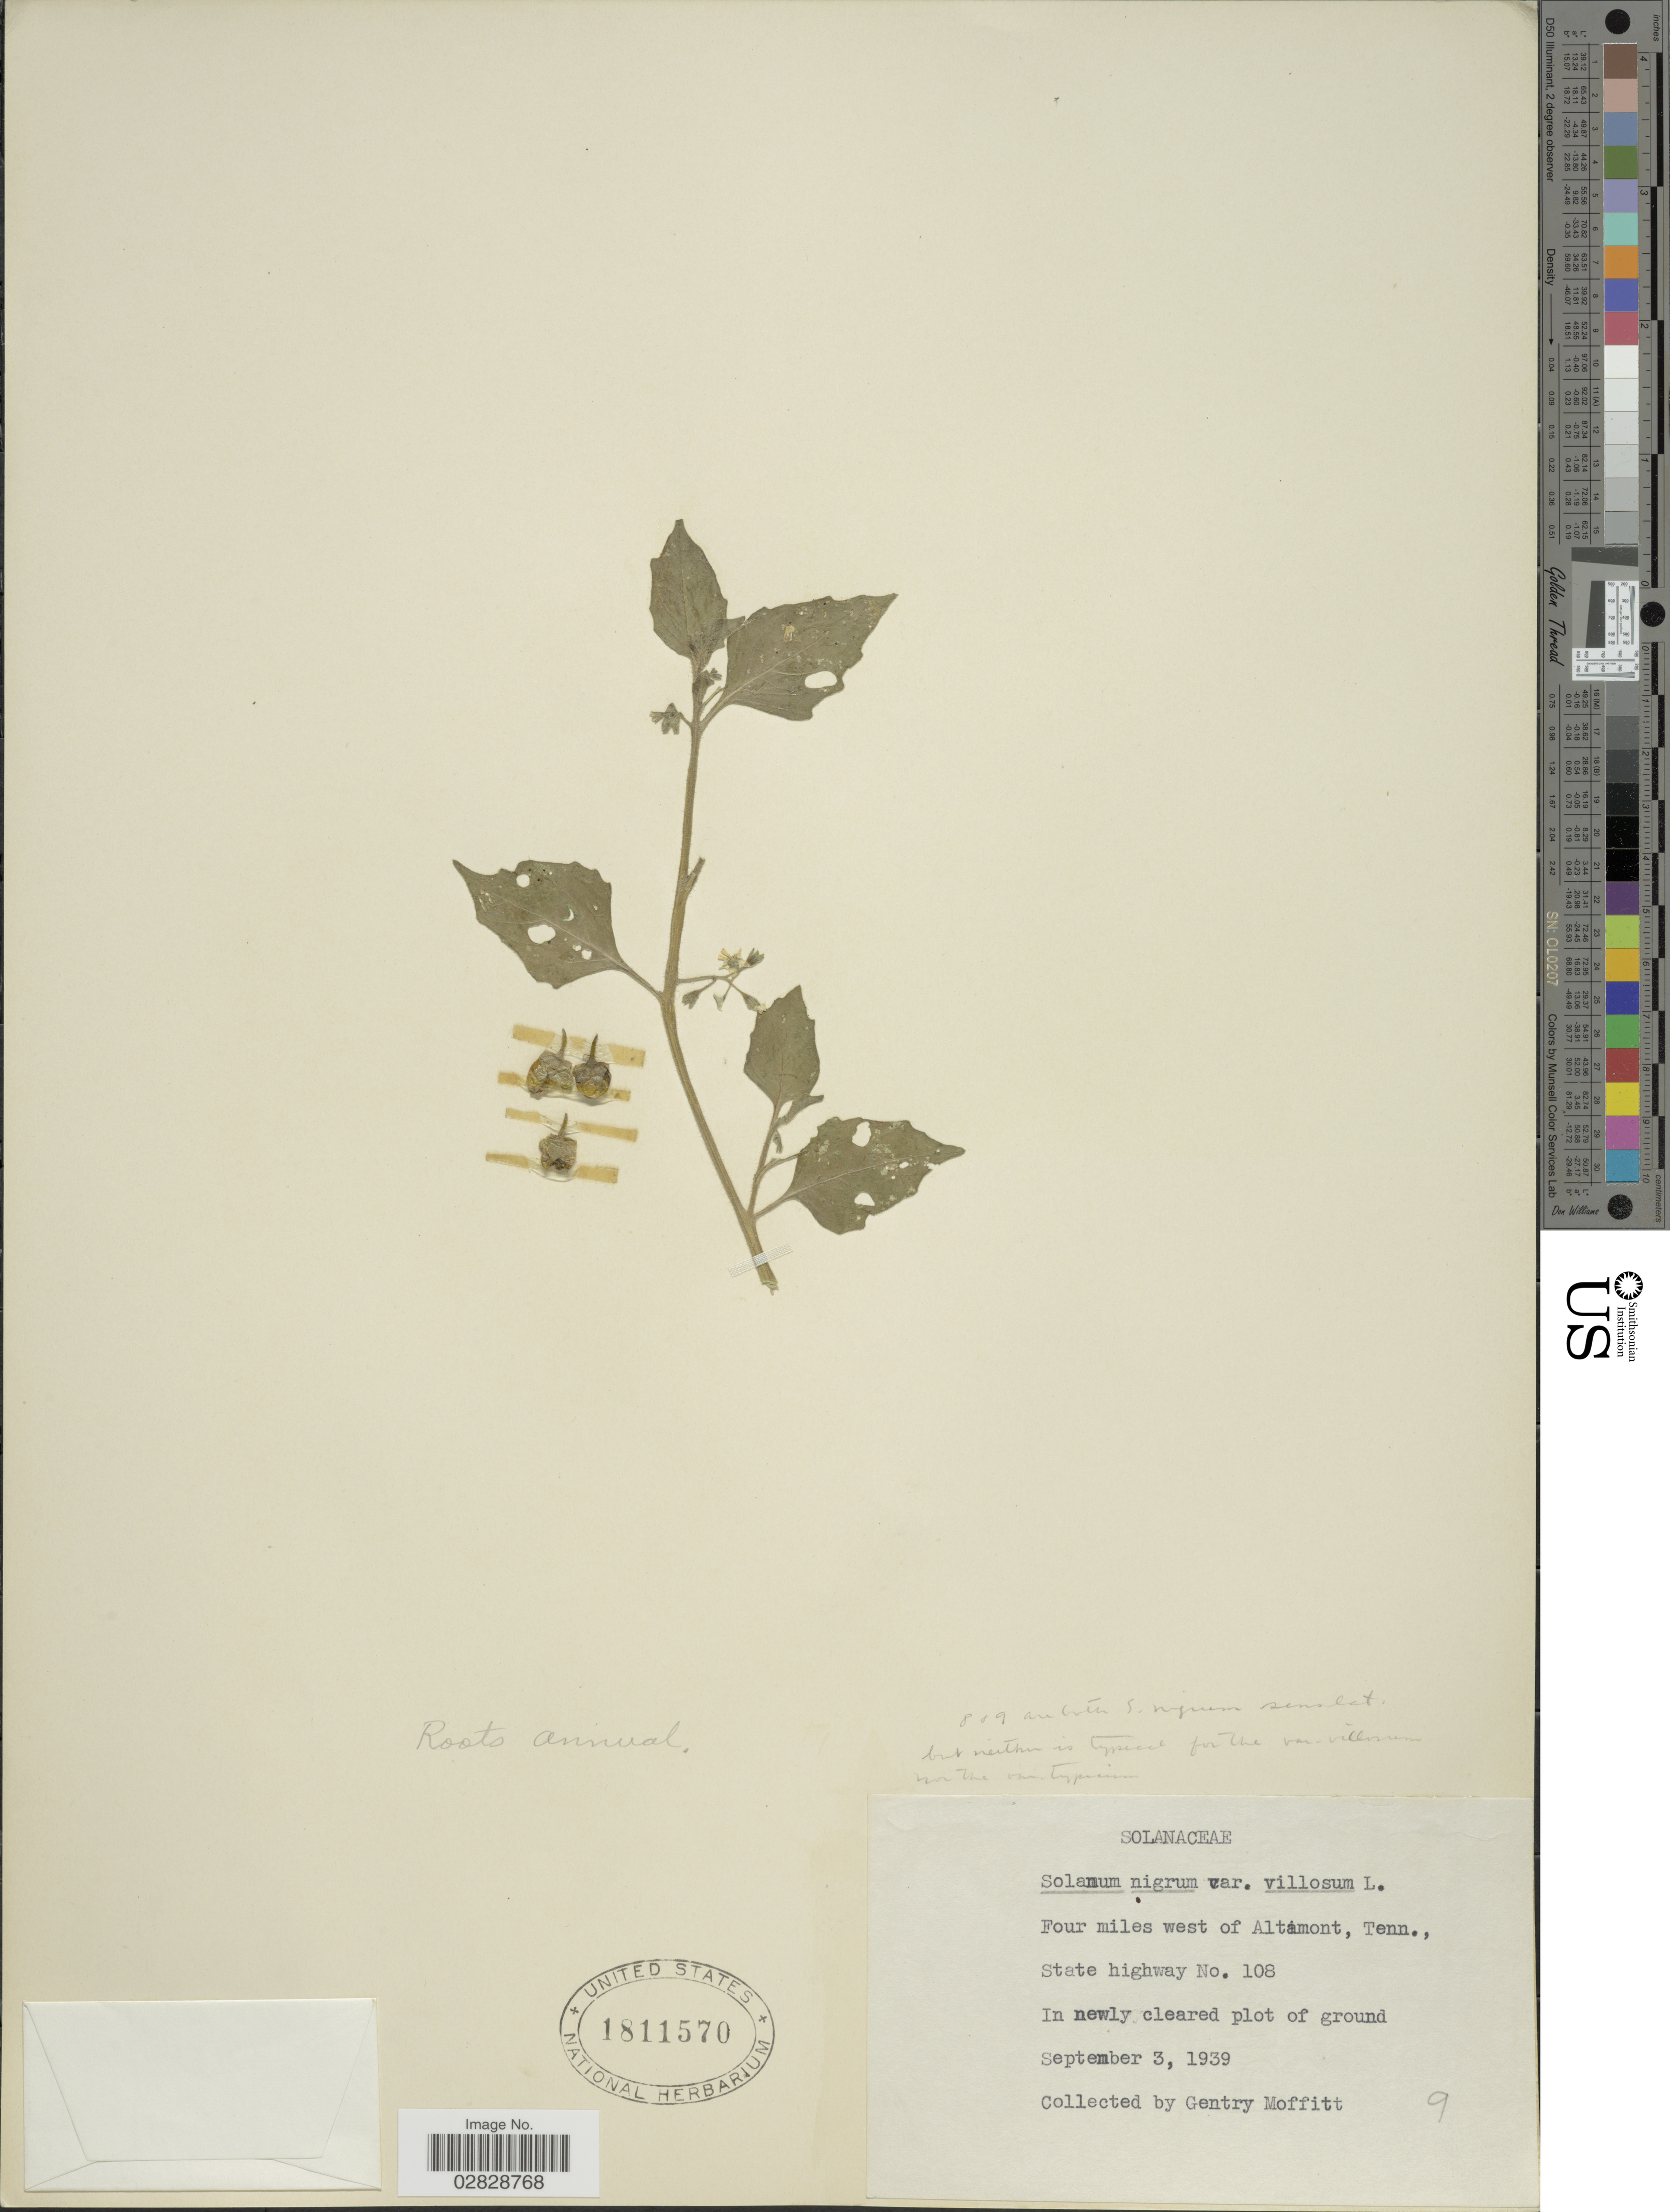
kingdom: Plantae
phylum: Tracheophyta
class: Magnoliopsida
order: Solanales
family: Solanaceae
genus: Solanum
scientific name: Solanum emulans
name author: Raf.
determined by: Knapp, S. D.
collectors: G. Moffitt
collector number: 9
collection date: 1939-09-03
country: United States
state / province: Tennessee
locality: Four miles west of Altamont. State highway No. 108.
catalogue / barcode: US 1811570